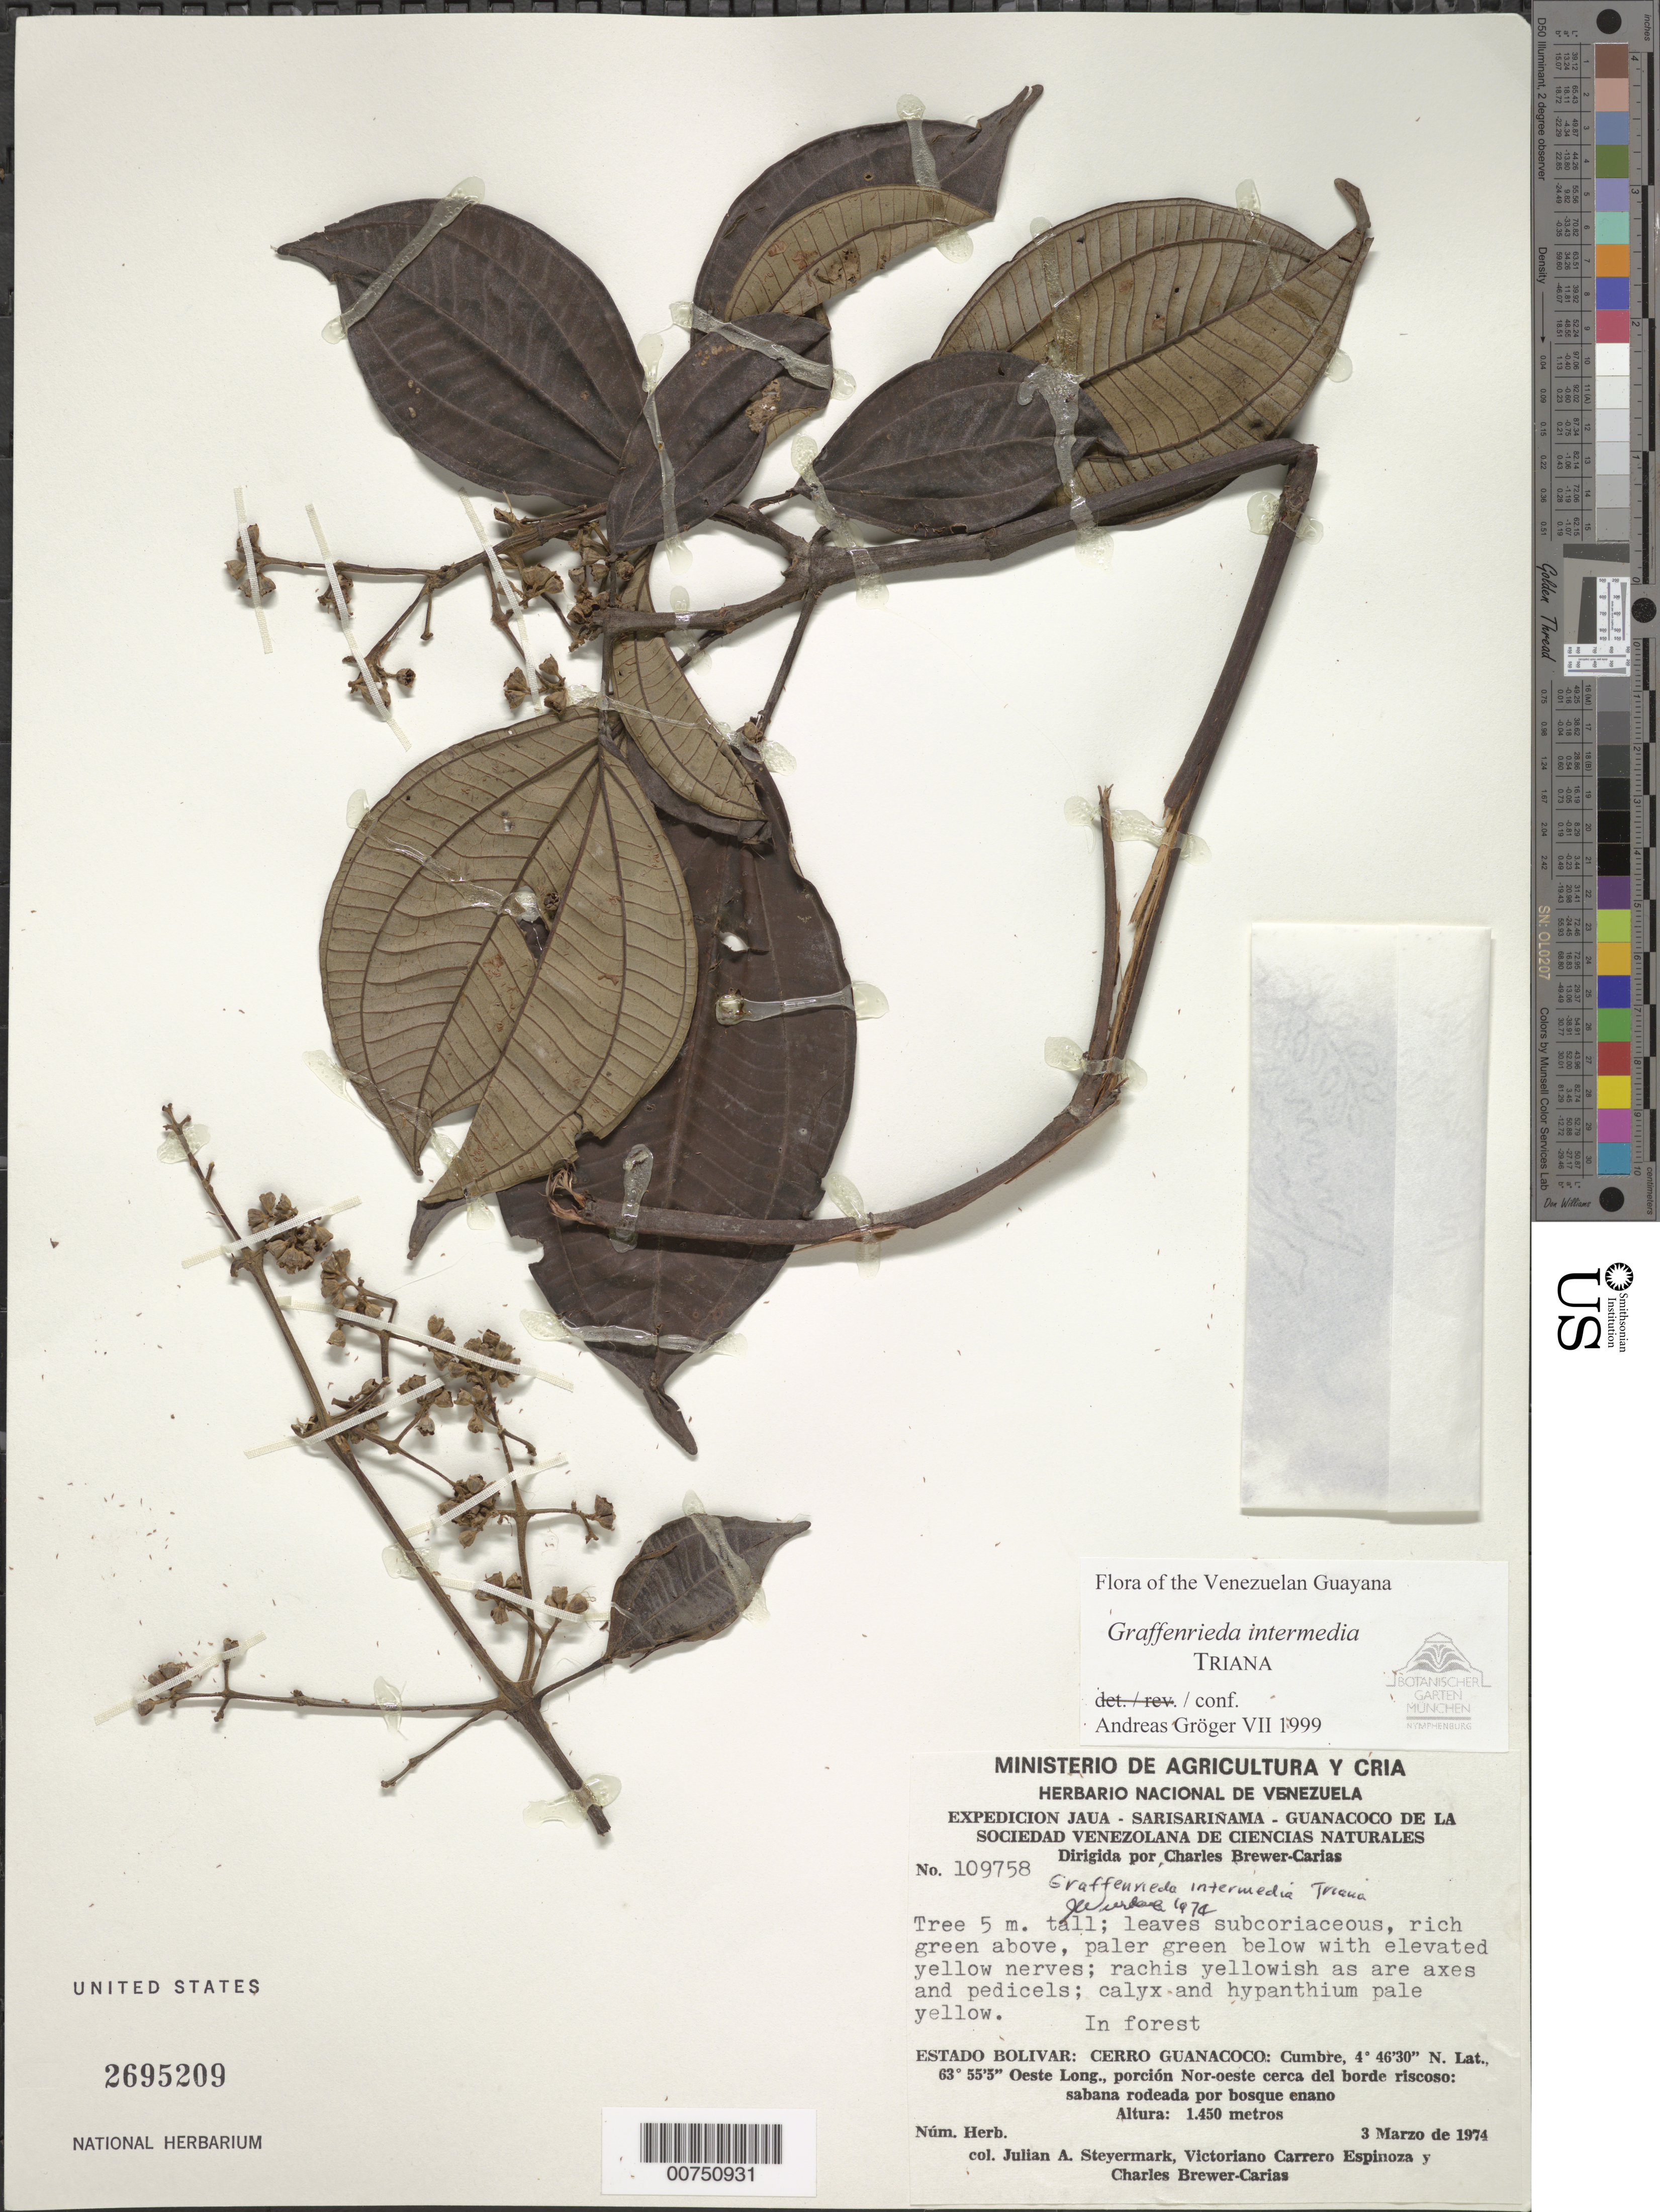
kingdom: Plantae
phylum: Tracheophyta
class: Magnoliopsida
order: Myrtales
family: Melastomataceae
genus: Graffenrieda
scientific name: Graffenrieda intermedia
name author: Triana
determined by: Gröger, A.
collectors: J. Steyermark, V. Carreño E. & C. Brewer-Carias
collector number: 109758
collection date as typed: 28-Feb-74 to 5-Mar-74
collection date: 1974-02-28/1974-03-05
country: Venezuela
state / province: Bolívar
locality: Cerro Guanacoco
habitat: Forest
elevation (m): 1450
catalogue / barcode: US 2695209